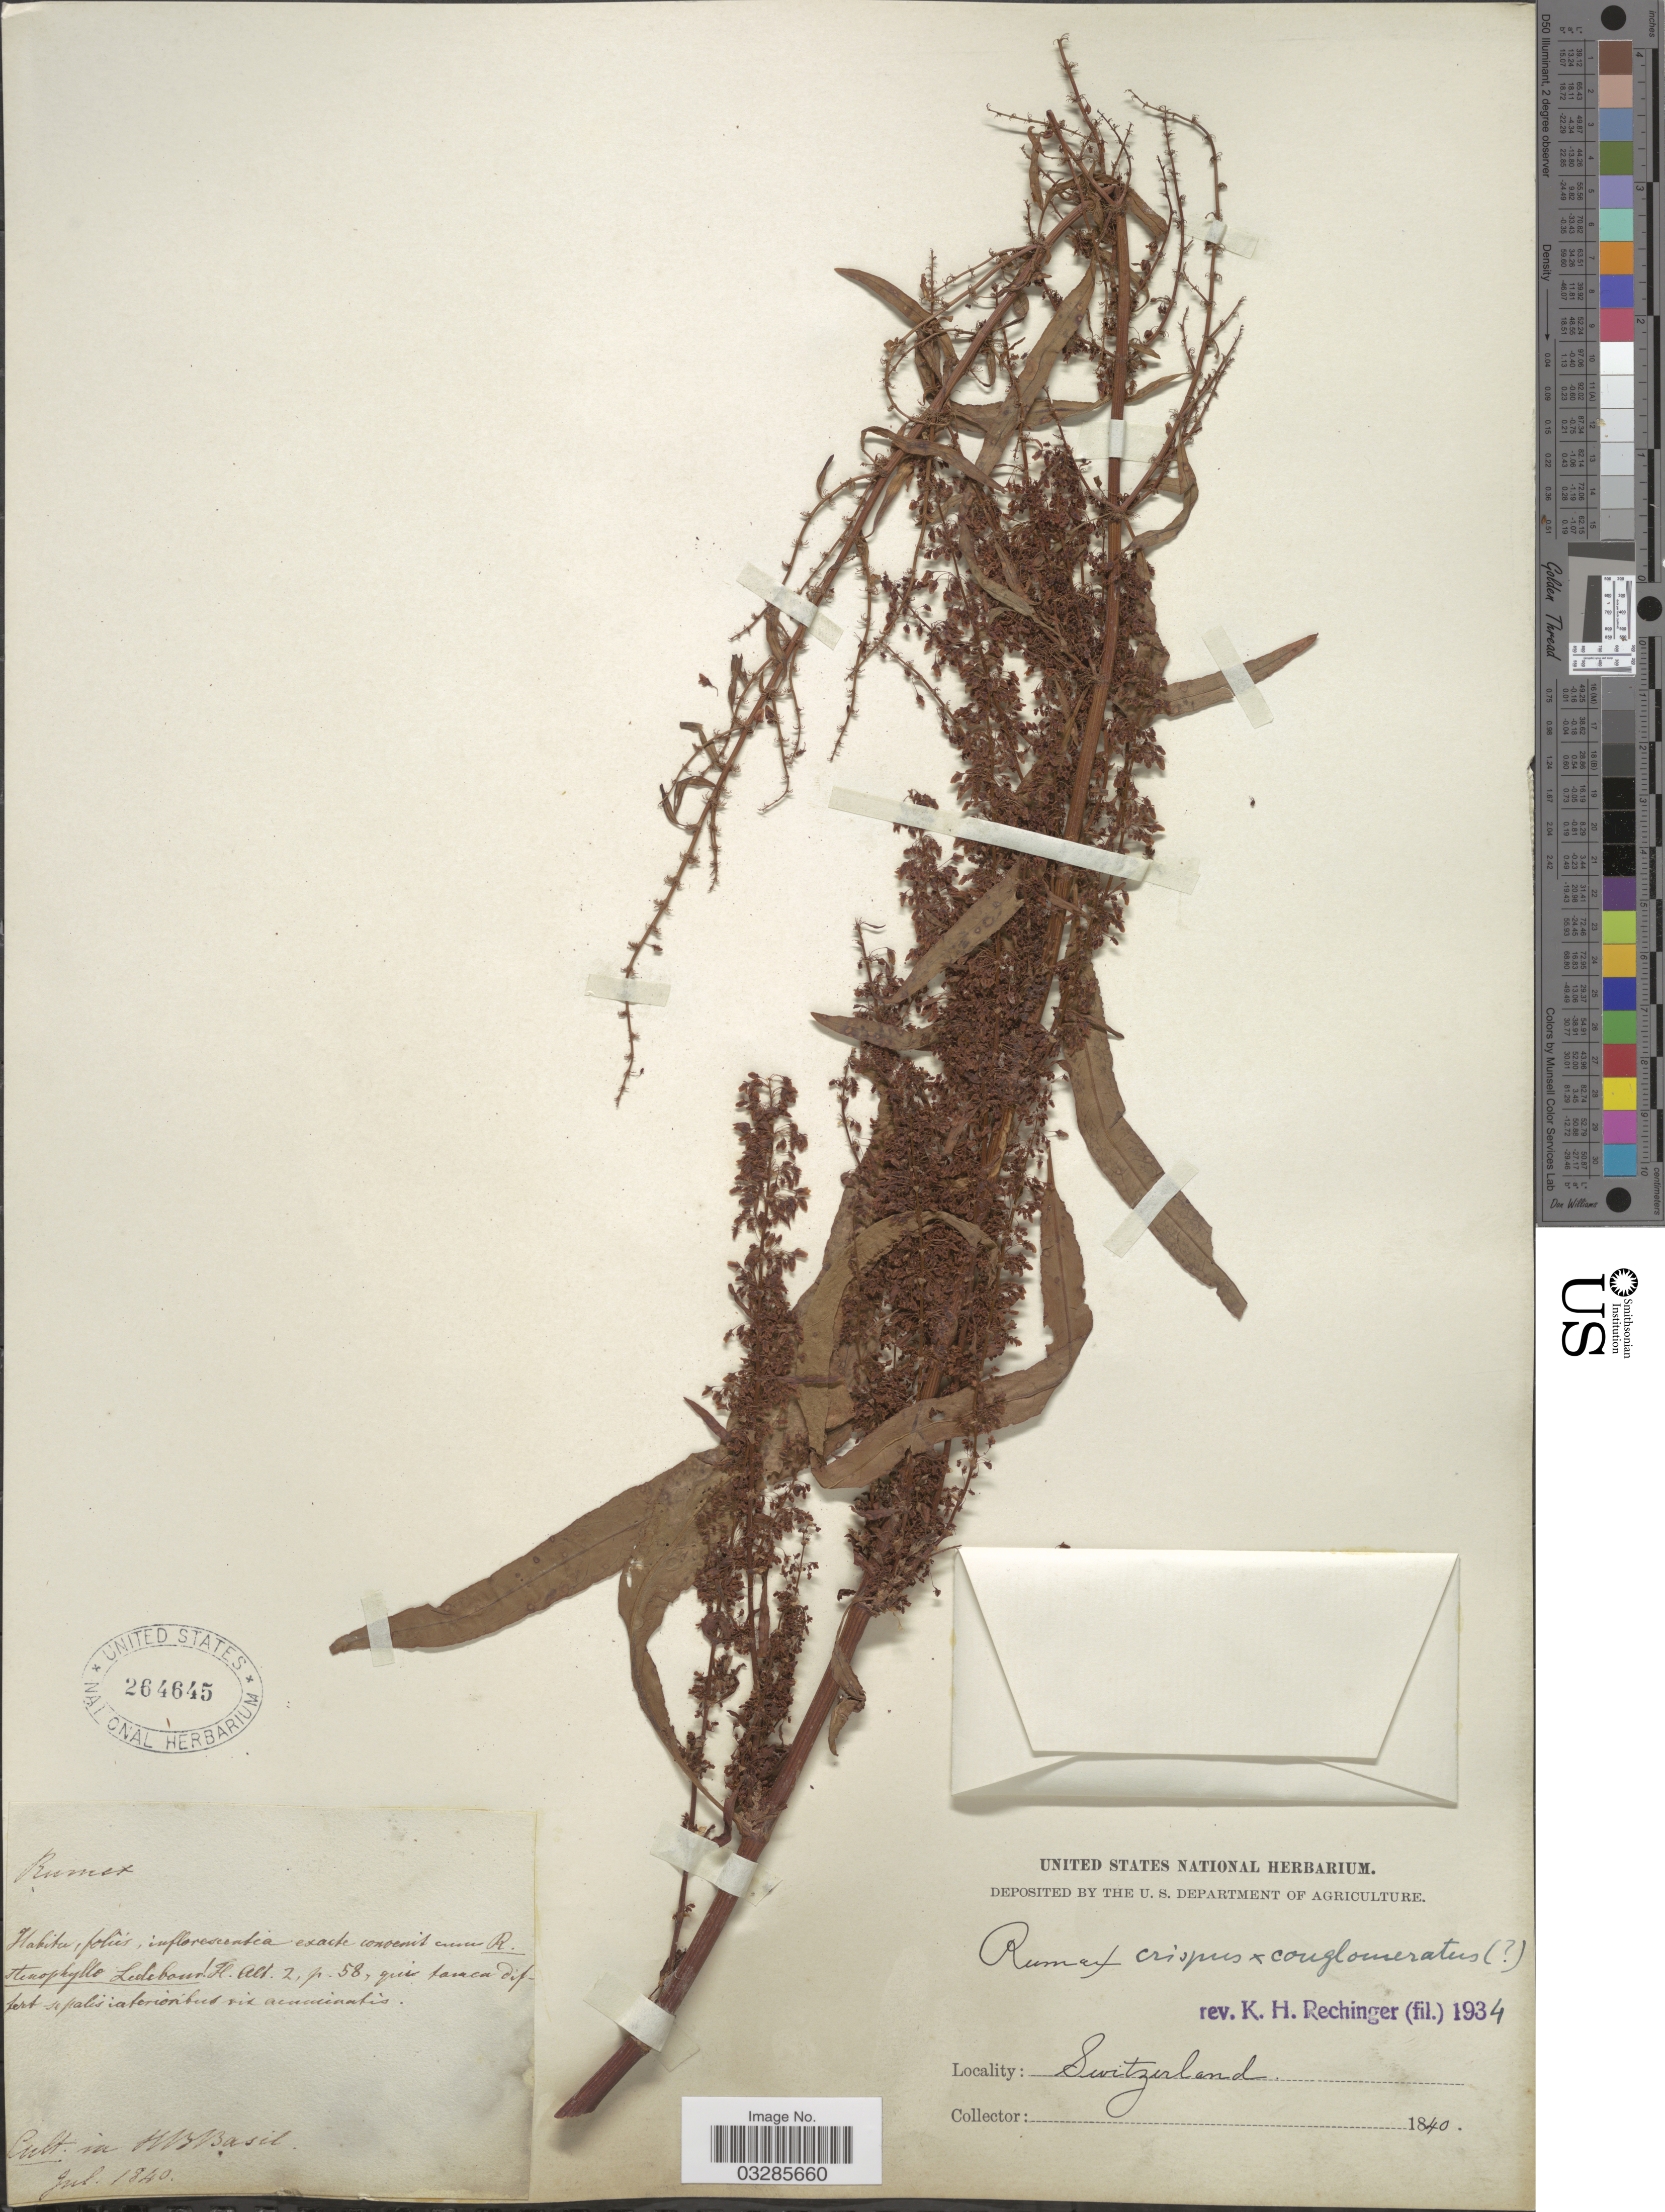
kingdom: Plantae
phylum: Tracheophyta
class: Magnoliopsida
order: Caryophyllales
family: Polygonaceae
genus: Rumex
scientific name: Rumex crispus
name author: L.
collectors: ex herb. United States National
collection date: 1840-07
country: Switzerland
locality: HB Basil.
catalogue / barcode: US 264645